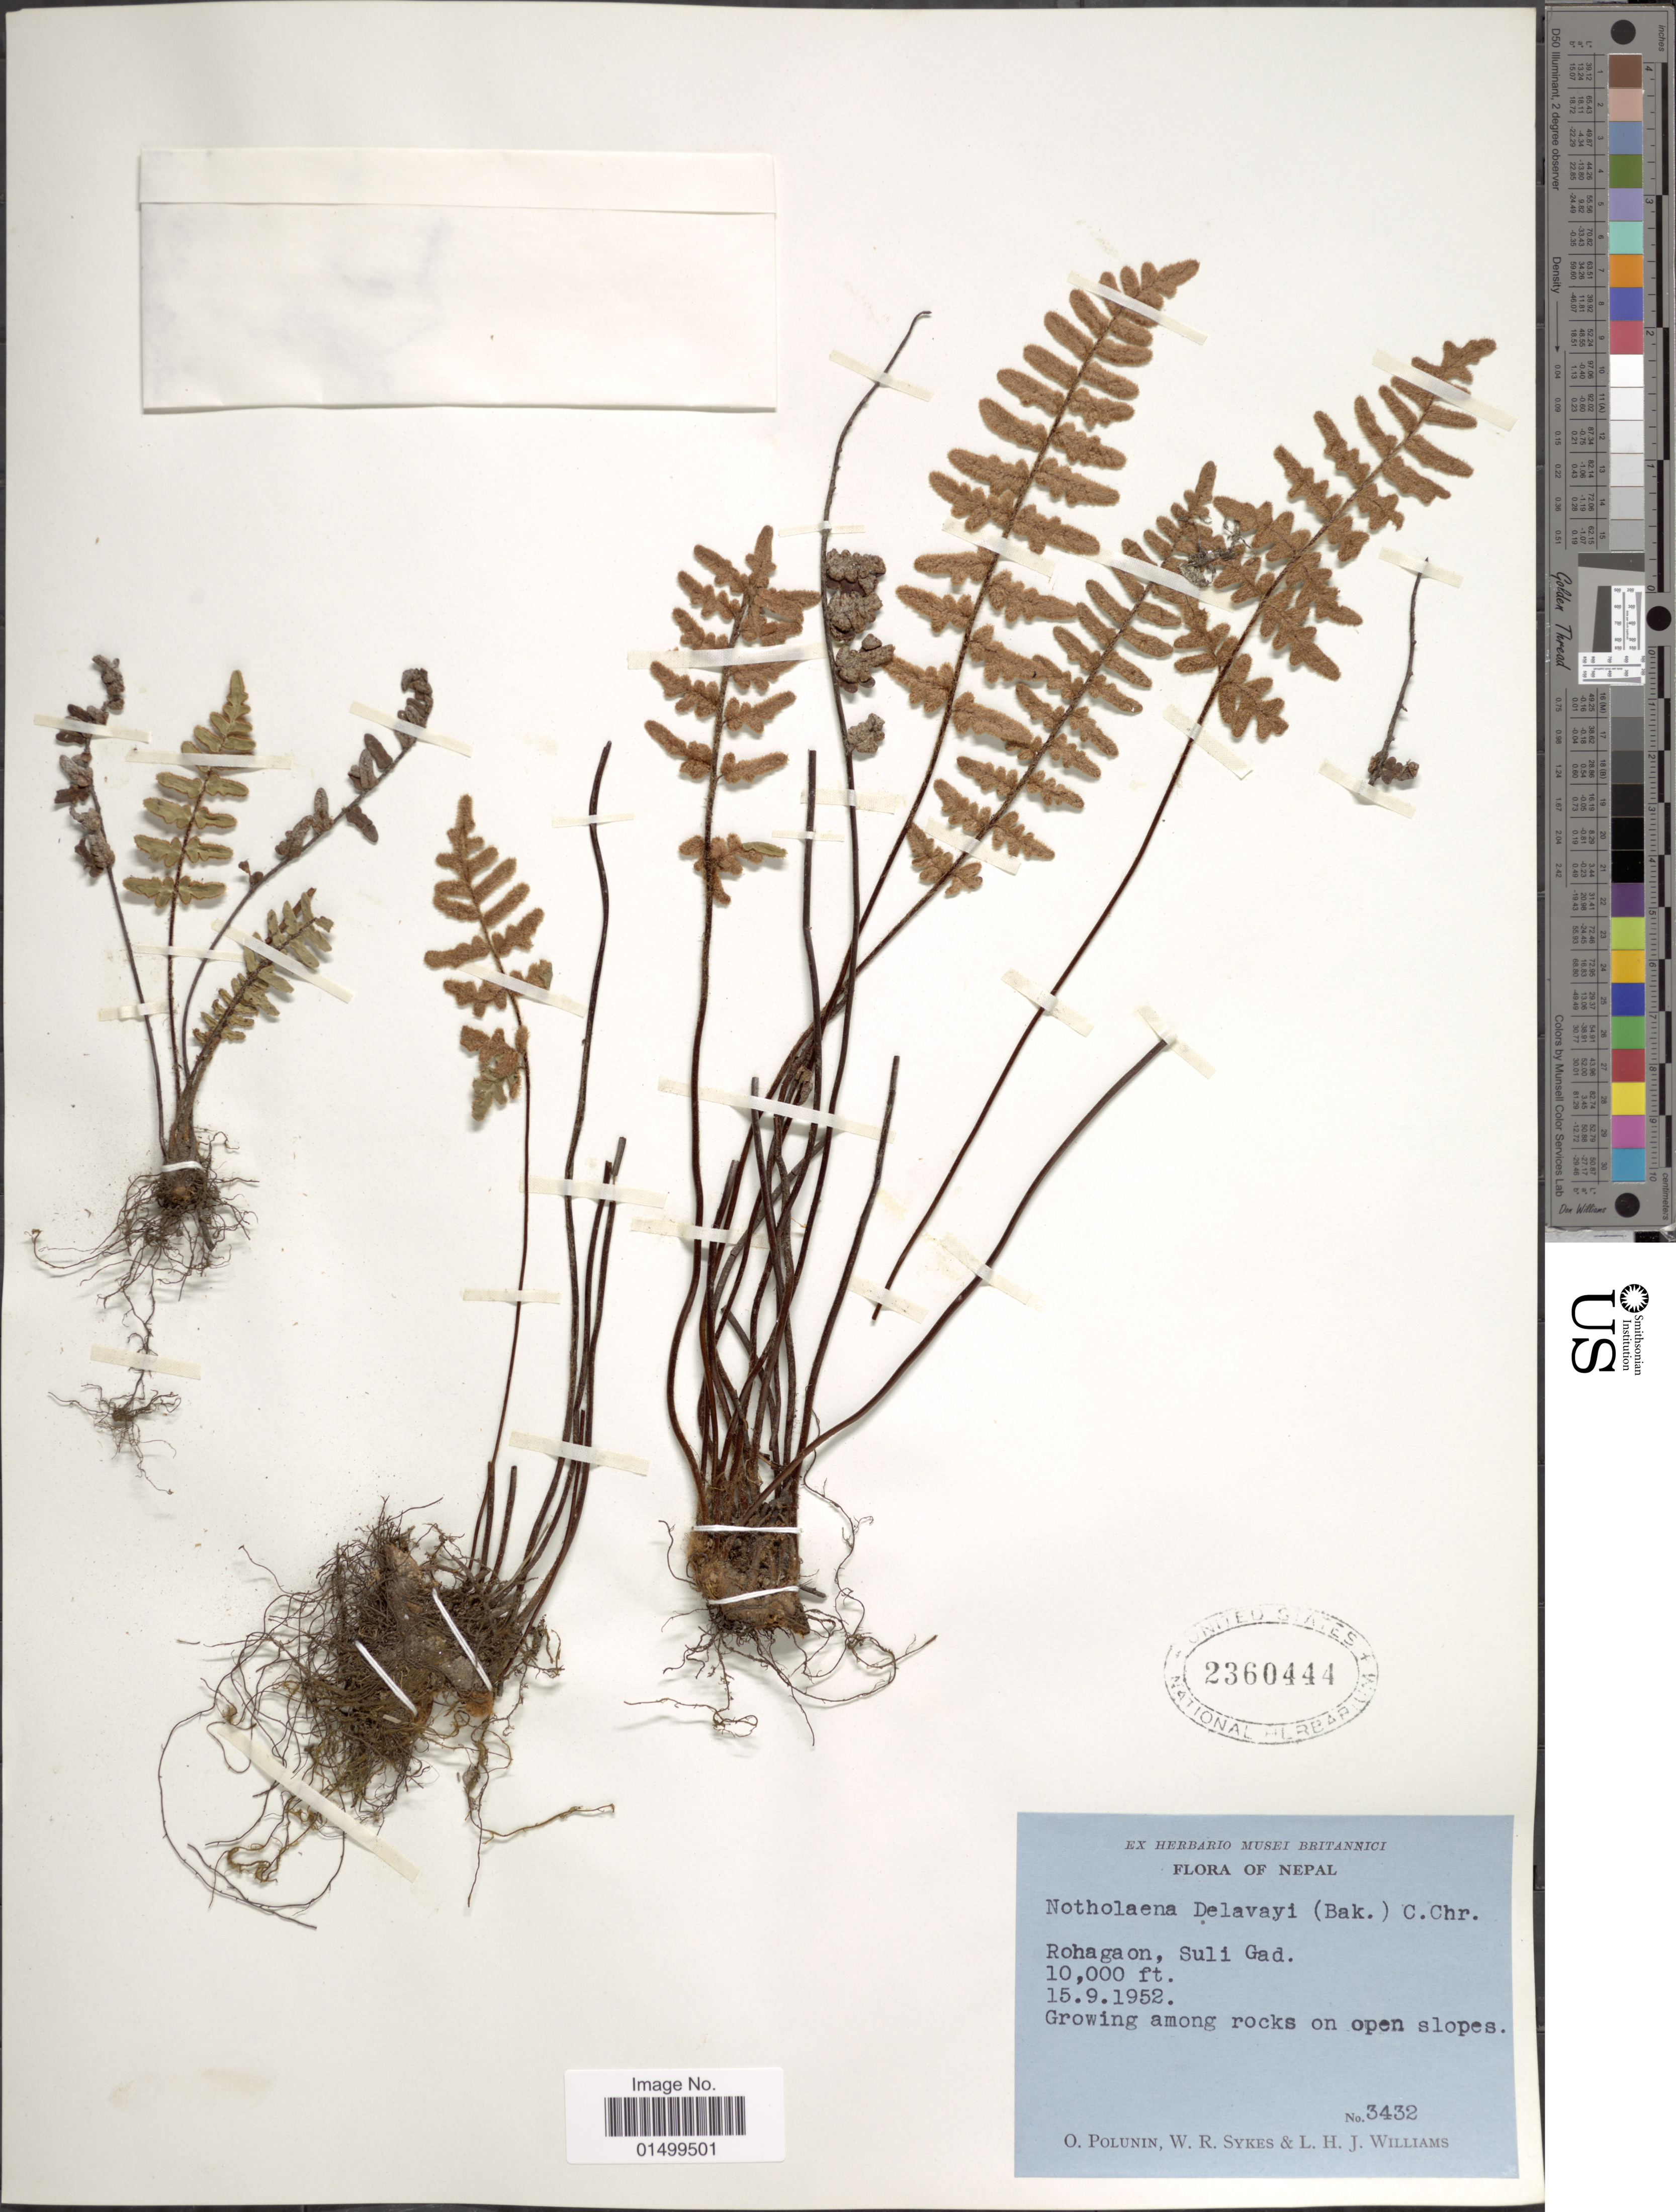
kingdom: Plantae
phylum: Tracheophyta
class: Polypodiopsida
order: Polypodiales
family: Pteridaceae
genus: Cheilanthes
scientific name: Cheilanthes delavayi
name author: Baker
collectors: O. V. Polunin, W. R. Sykes & L. H. J. Williams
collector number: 3432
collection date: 1952-09-15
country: Nepal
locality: Rohagaon, Suli Gad,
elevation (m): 3048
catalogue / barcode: US 2360444